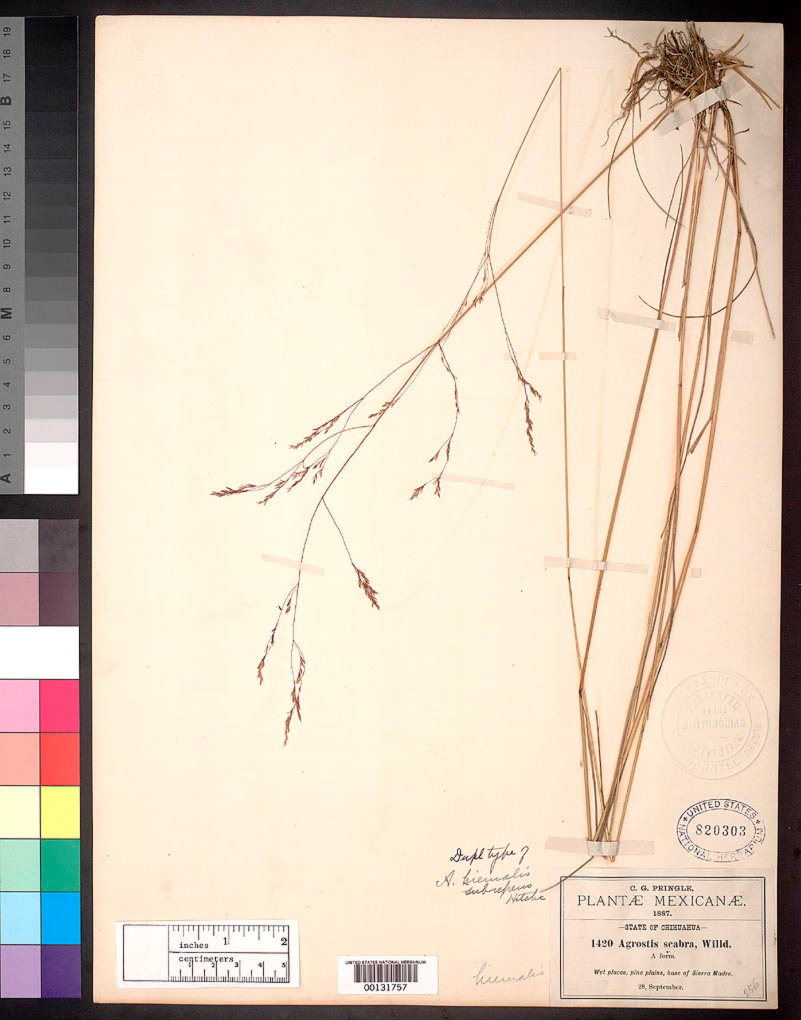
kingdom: Plantae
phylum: Tracheophyta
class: Liliopsida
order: Poales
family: Poaceae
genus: Agrostis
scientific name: Agrostis hiemalis var. subrepens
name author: Hitchc.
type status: Isotype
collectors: C. G. Pringle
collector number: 1420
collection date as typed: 28 Sep 1887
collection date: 1887-09-28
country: Mexico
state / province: Chihuahua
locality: Base of Sierra Madre.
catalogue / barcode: US 820303